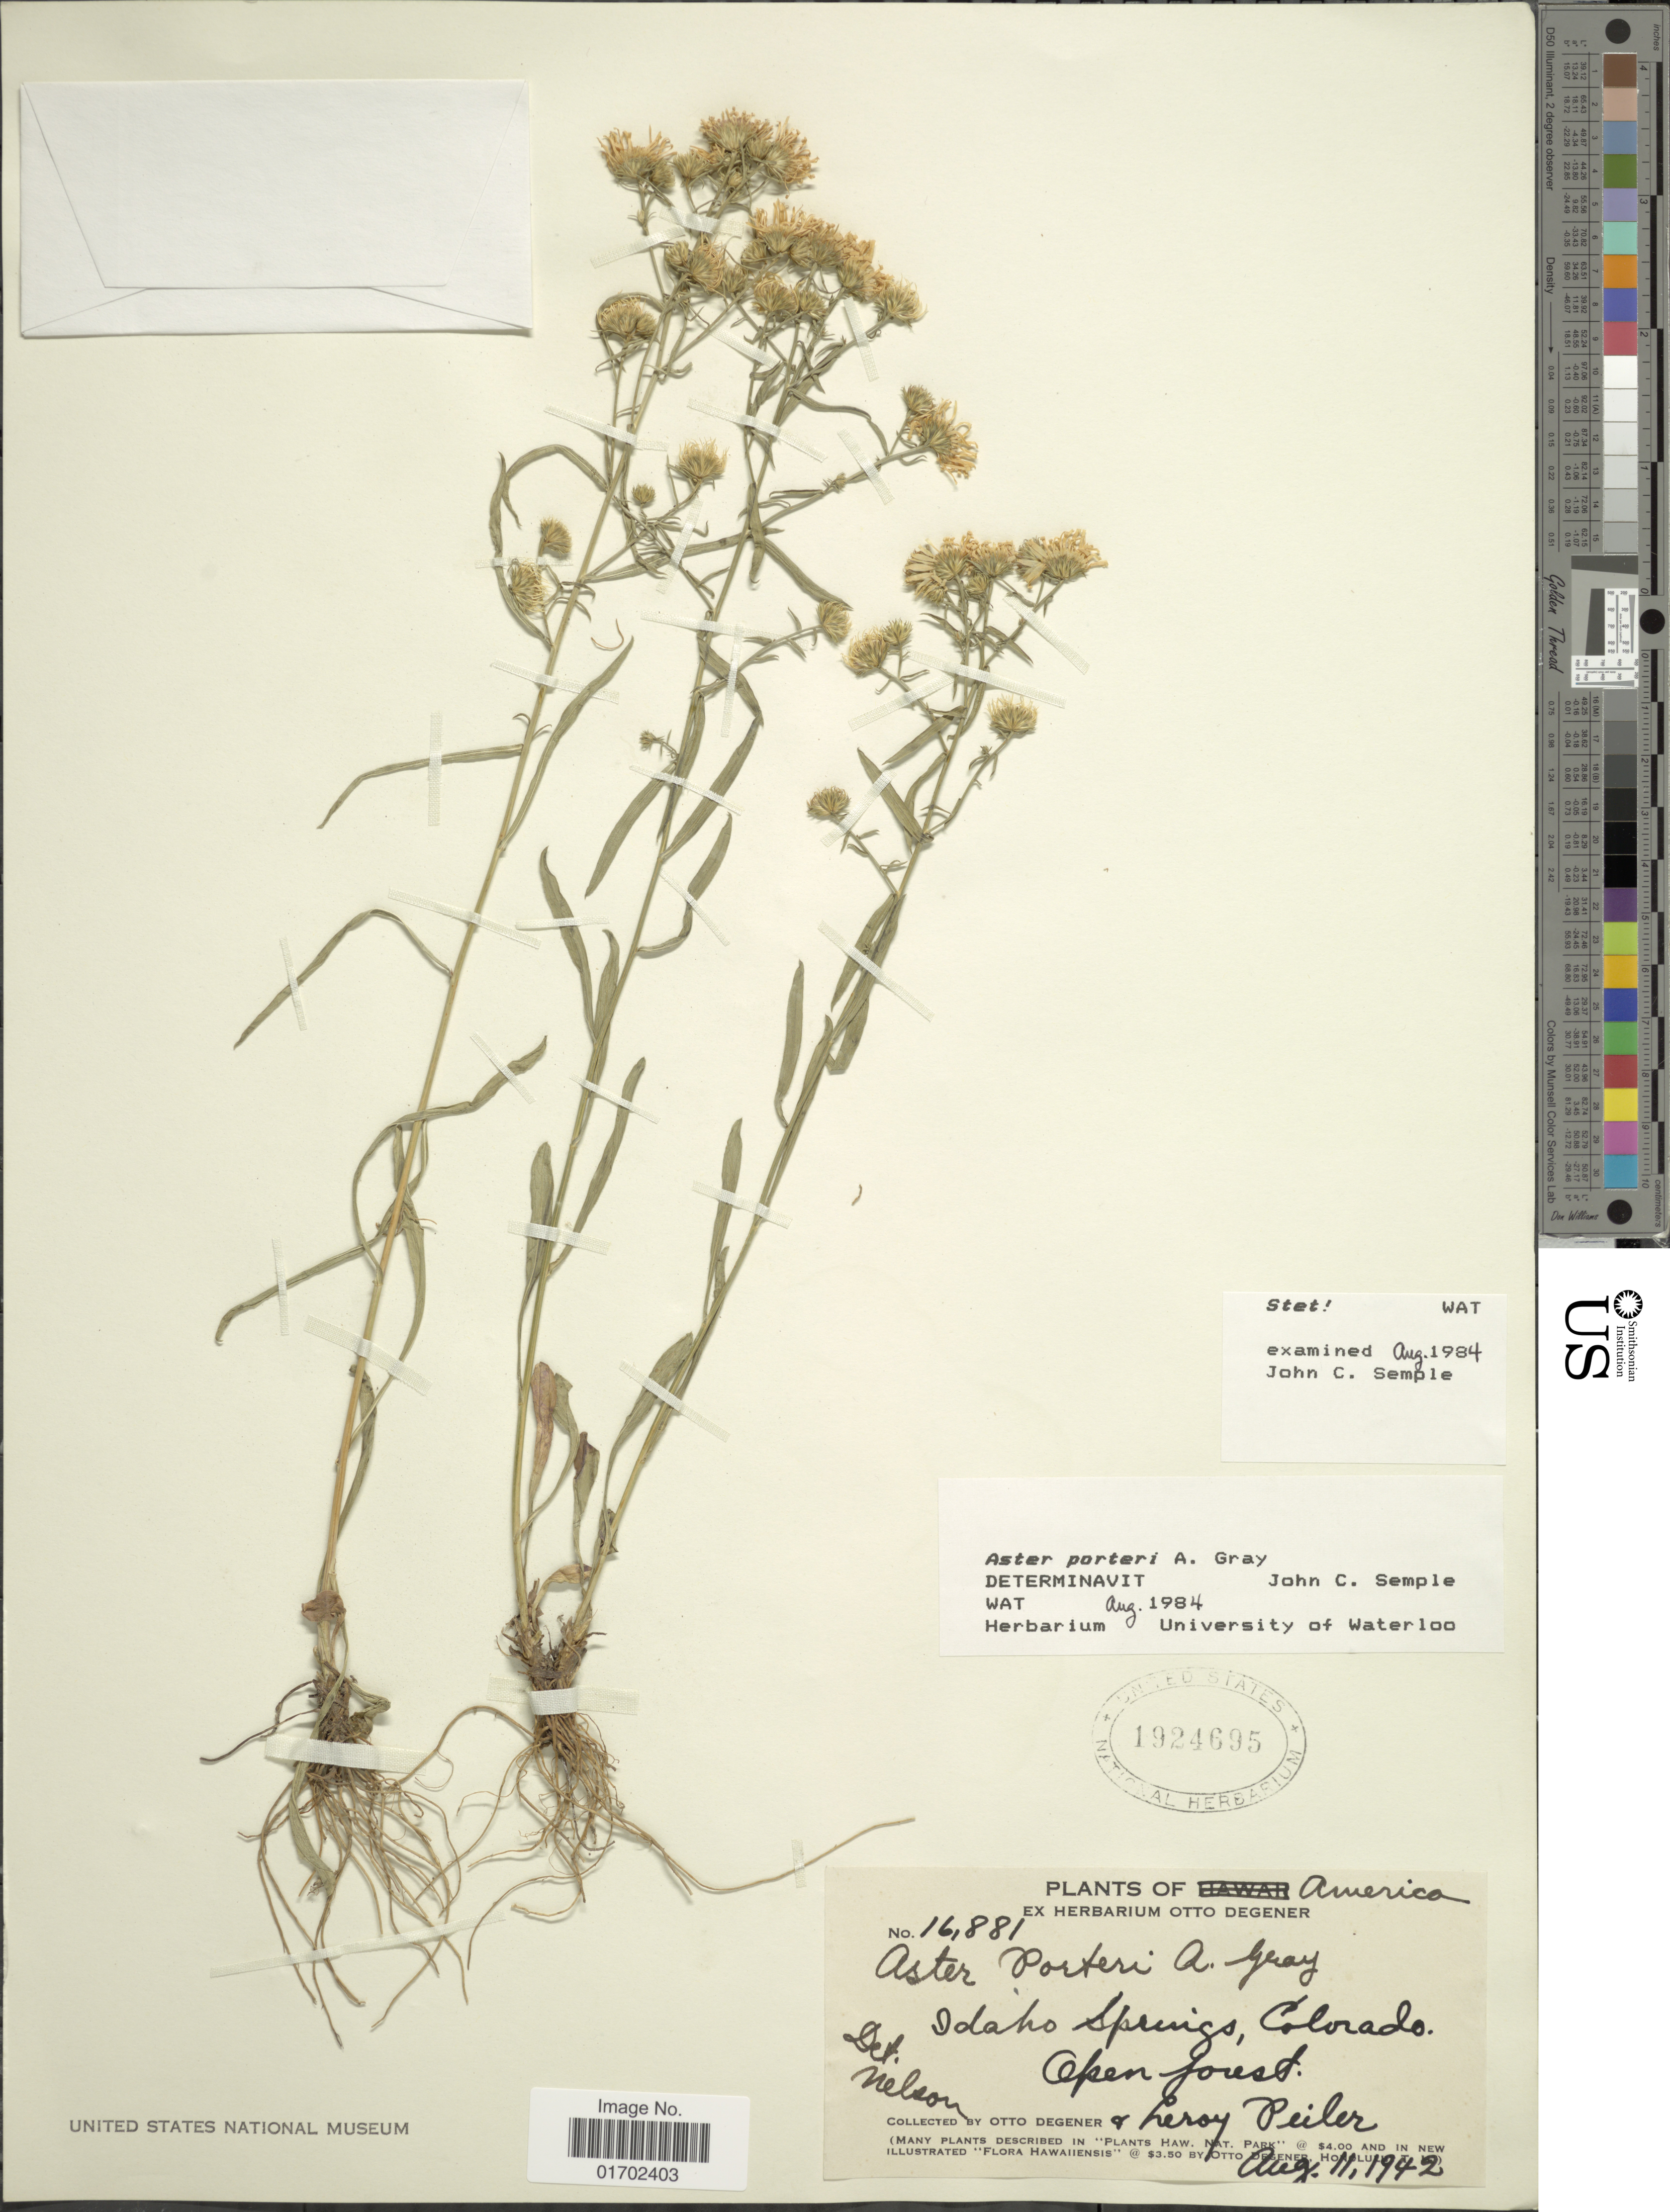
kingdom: Plantae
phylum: Tracheophyta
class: Magnoliopsida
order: Asterales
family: Asteraceae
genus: Symphyotrichum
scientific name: Symphyotrichum porteri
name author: (A. Gray) G.L. Nesom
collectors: O. Degener & L. Peiler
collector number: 16881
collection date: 1942-08-11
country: United States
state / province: Colorado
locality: America. Idaho Springs, Colorado.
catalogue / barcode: US 1924695